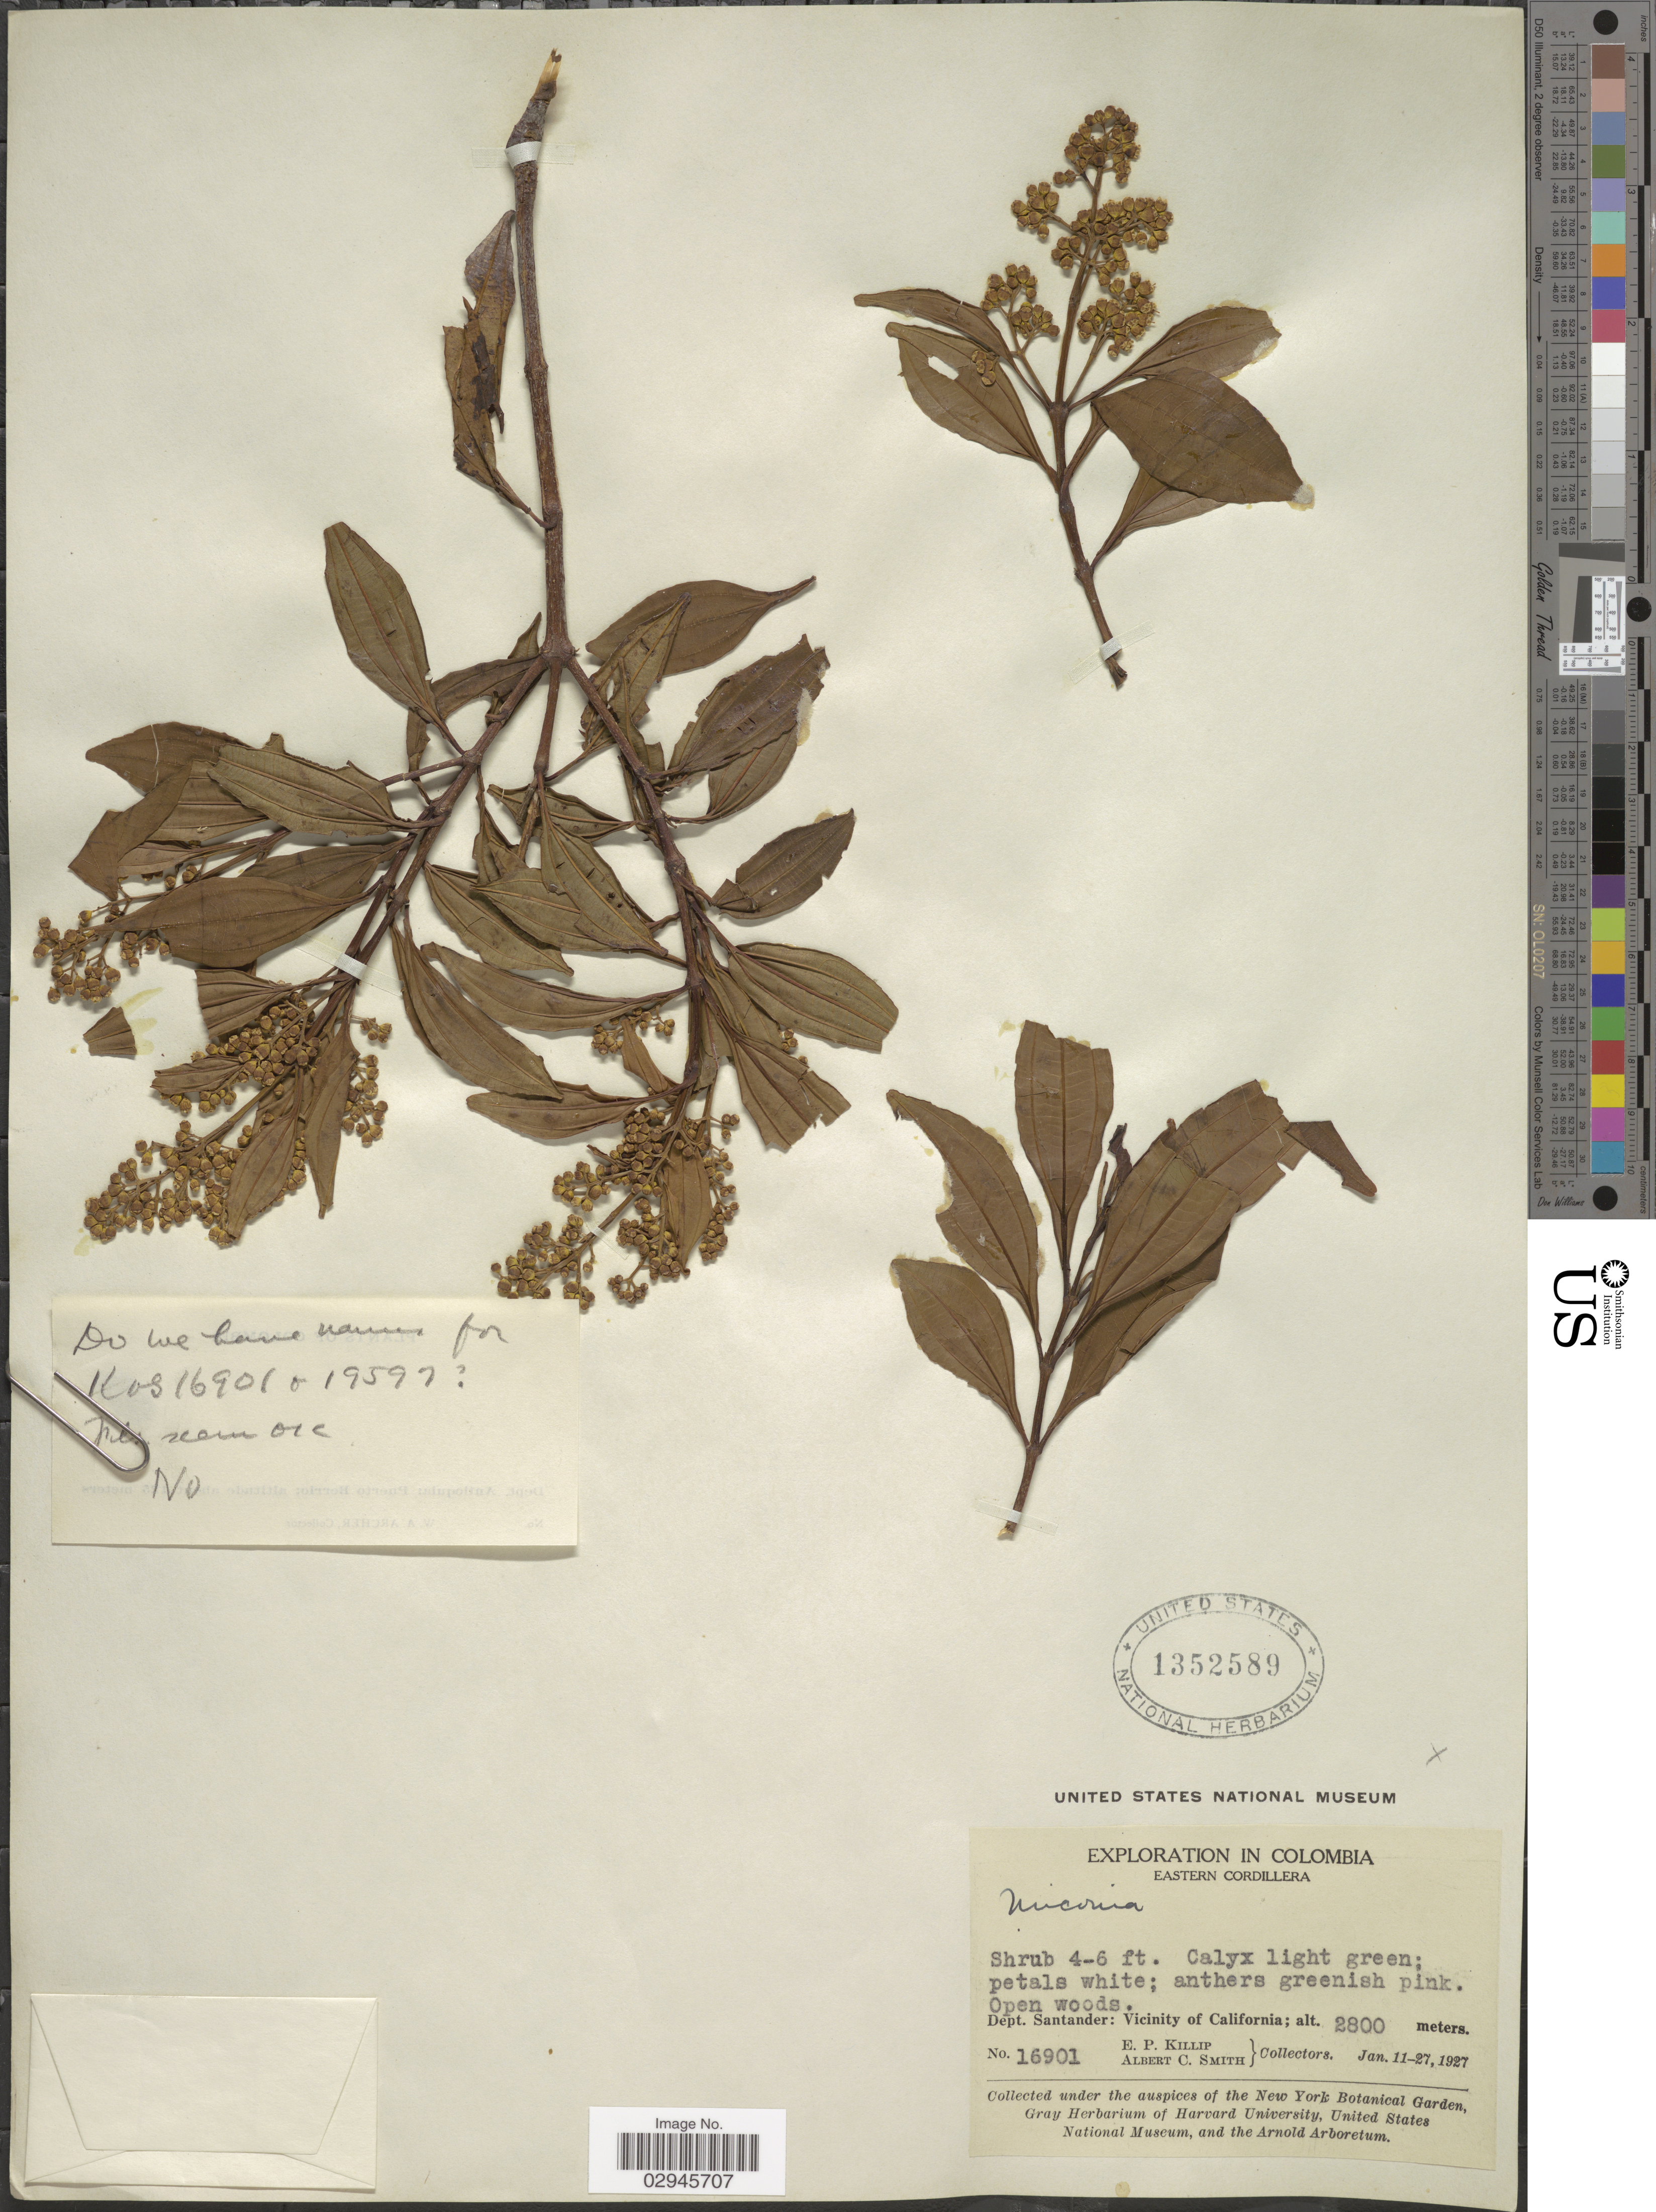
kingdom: Plantae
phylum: Tracheophyta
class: Magnoliopsida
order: Myrtales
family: Melastomataceae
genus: Miconia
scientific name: Miconia sp.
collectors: E. P. Killip & A. C. Smith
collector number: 16901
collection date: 1927-01-11/1927-01-27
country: Colombia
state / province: Santander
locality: Eastern Cordillera. Dept. Santander: Vicinity of California.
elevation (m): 2800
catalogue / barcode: US 1352589